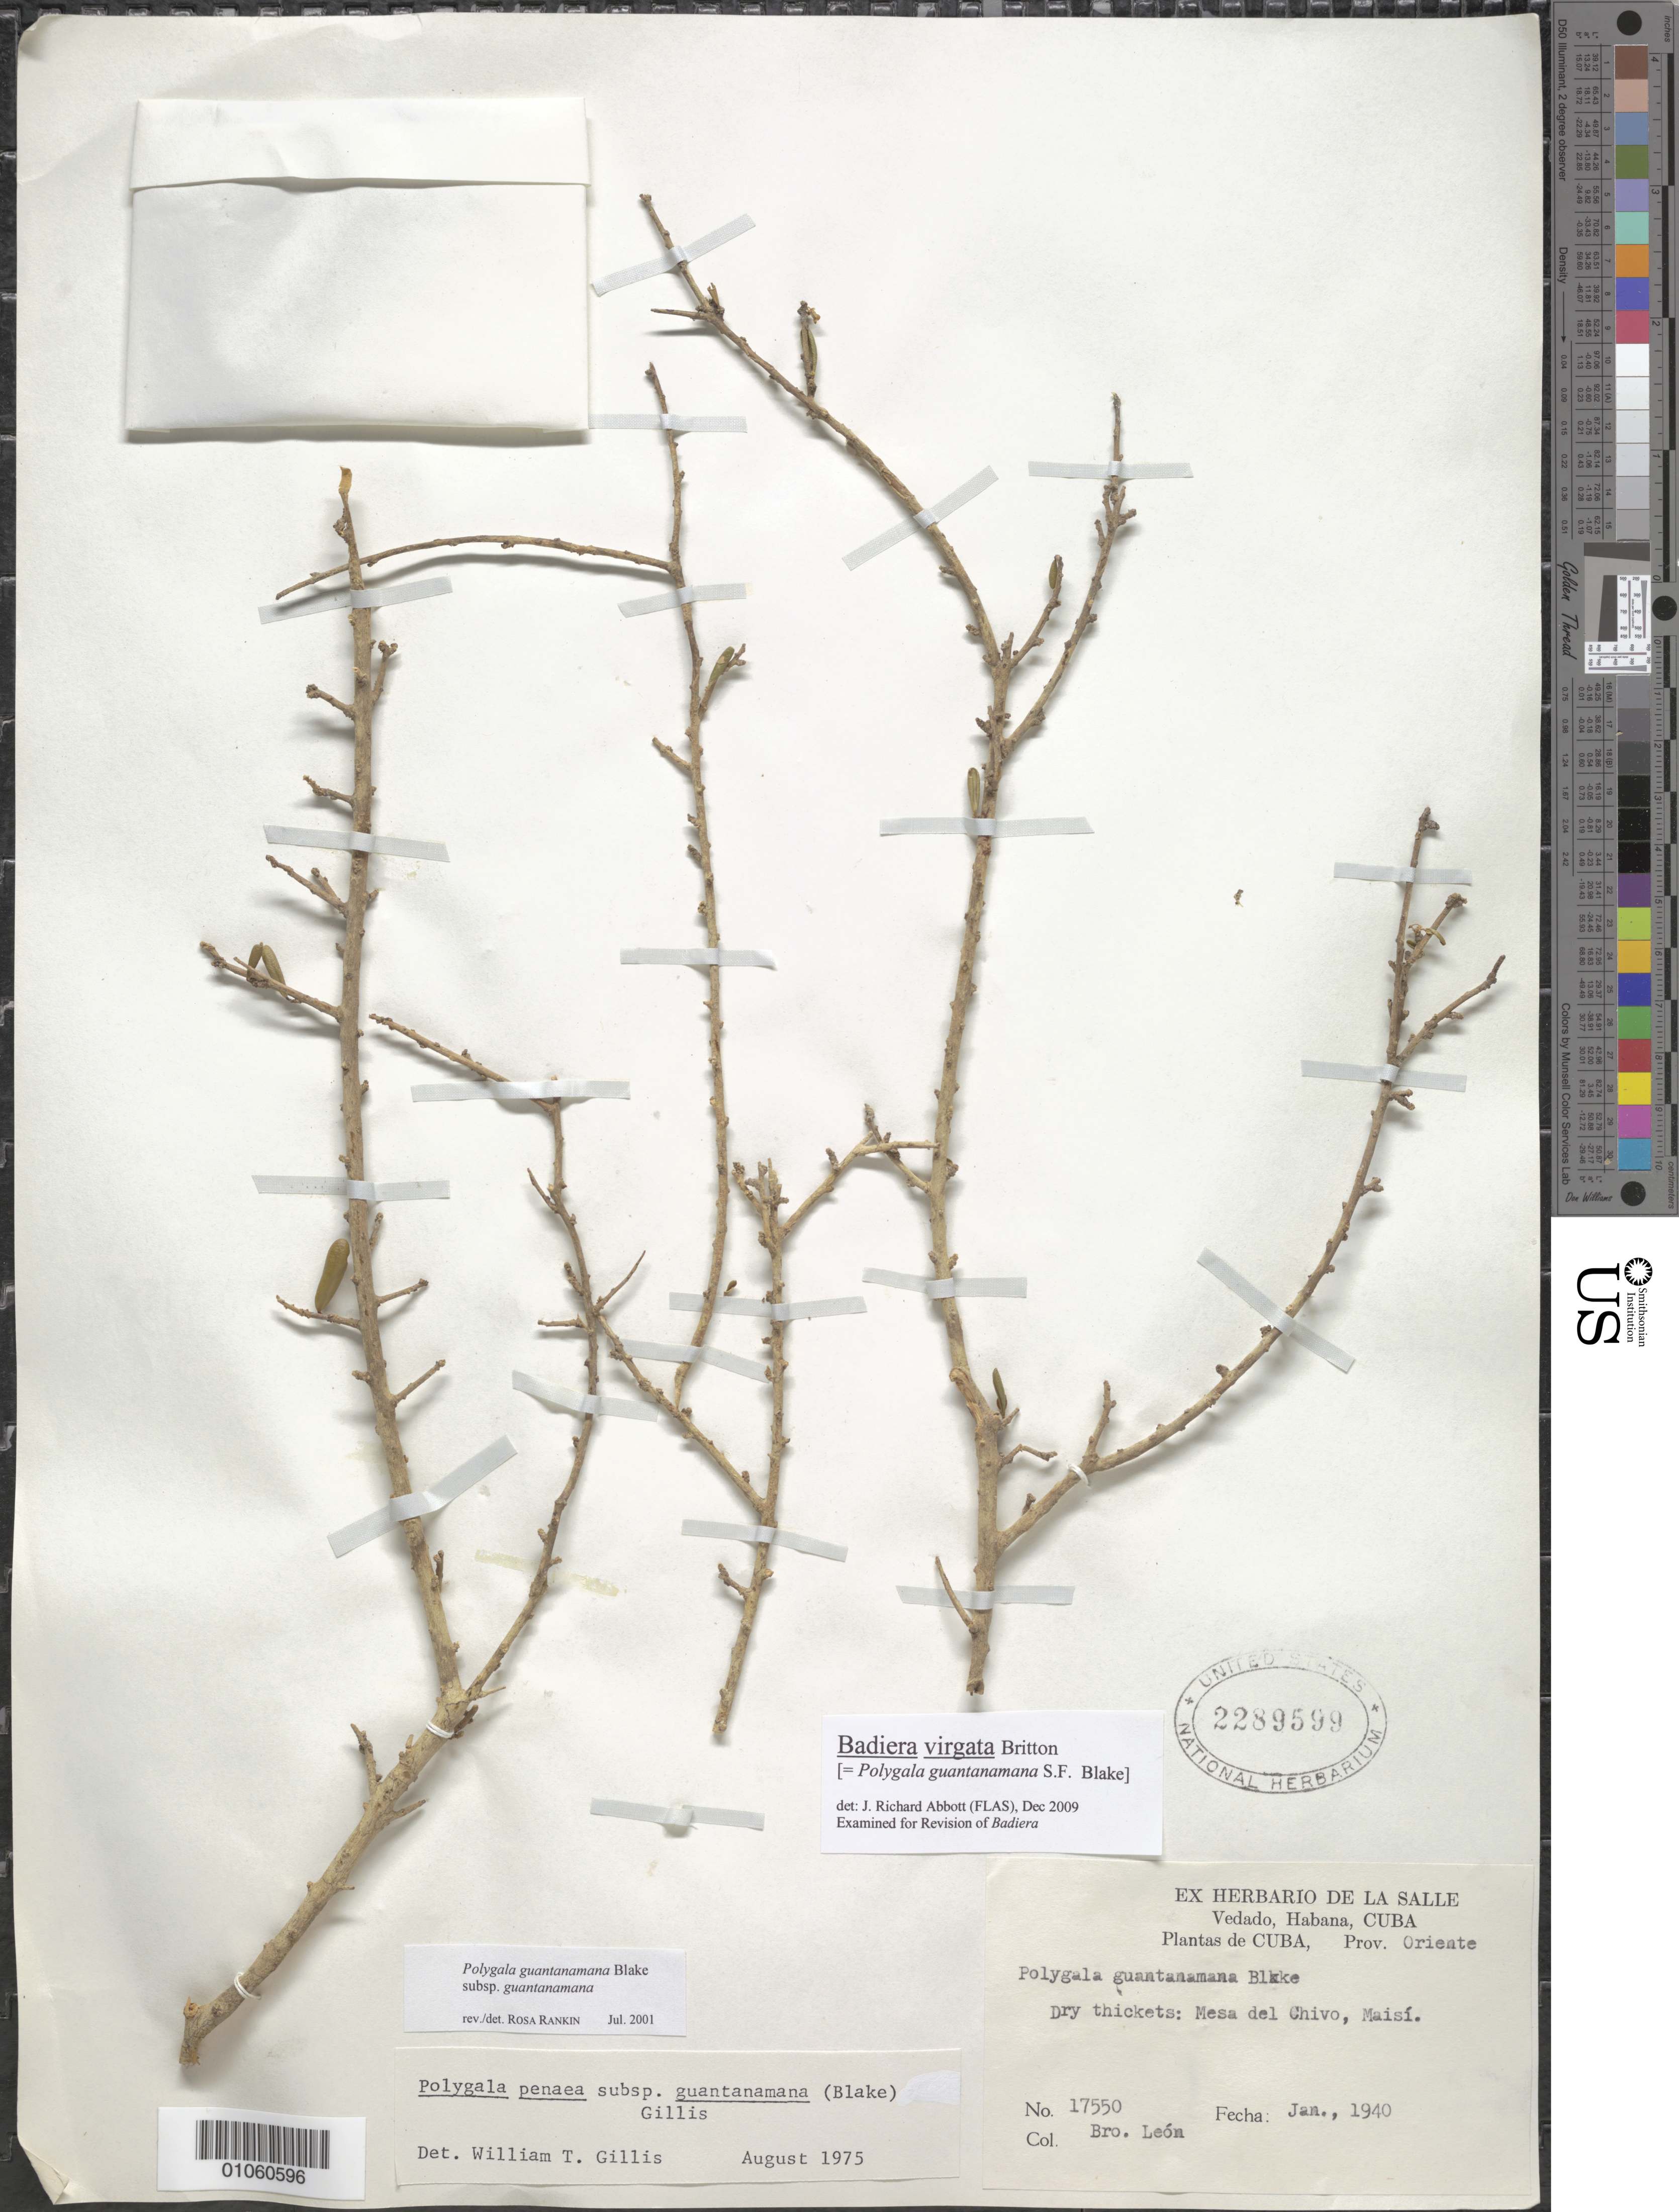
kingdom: Plantae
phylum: Tracheophyta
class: Magnoliopsida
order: Fabales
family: Polygalaceae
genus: Badiera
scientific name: Badiera virgata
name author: Britton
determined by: Abbott, J. R., (FLAS)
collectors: Bro. León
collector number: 17550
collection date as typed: Jan 1940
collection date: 1940-01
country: Cuba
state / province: Oriente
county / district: Dry forest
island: Cuba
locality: Mesa del Chivo, Maisí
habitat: Dry thickets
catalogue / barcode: US 2289599